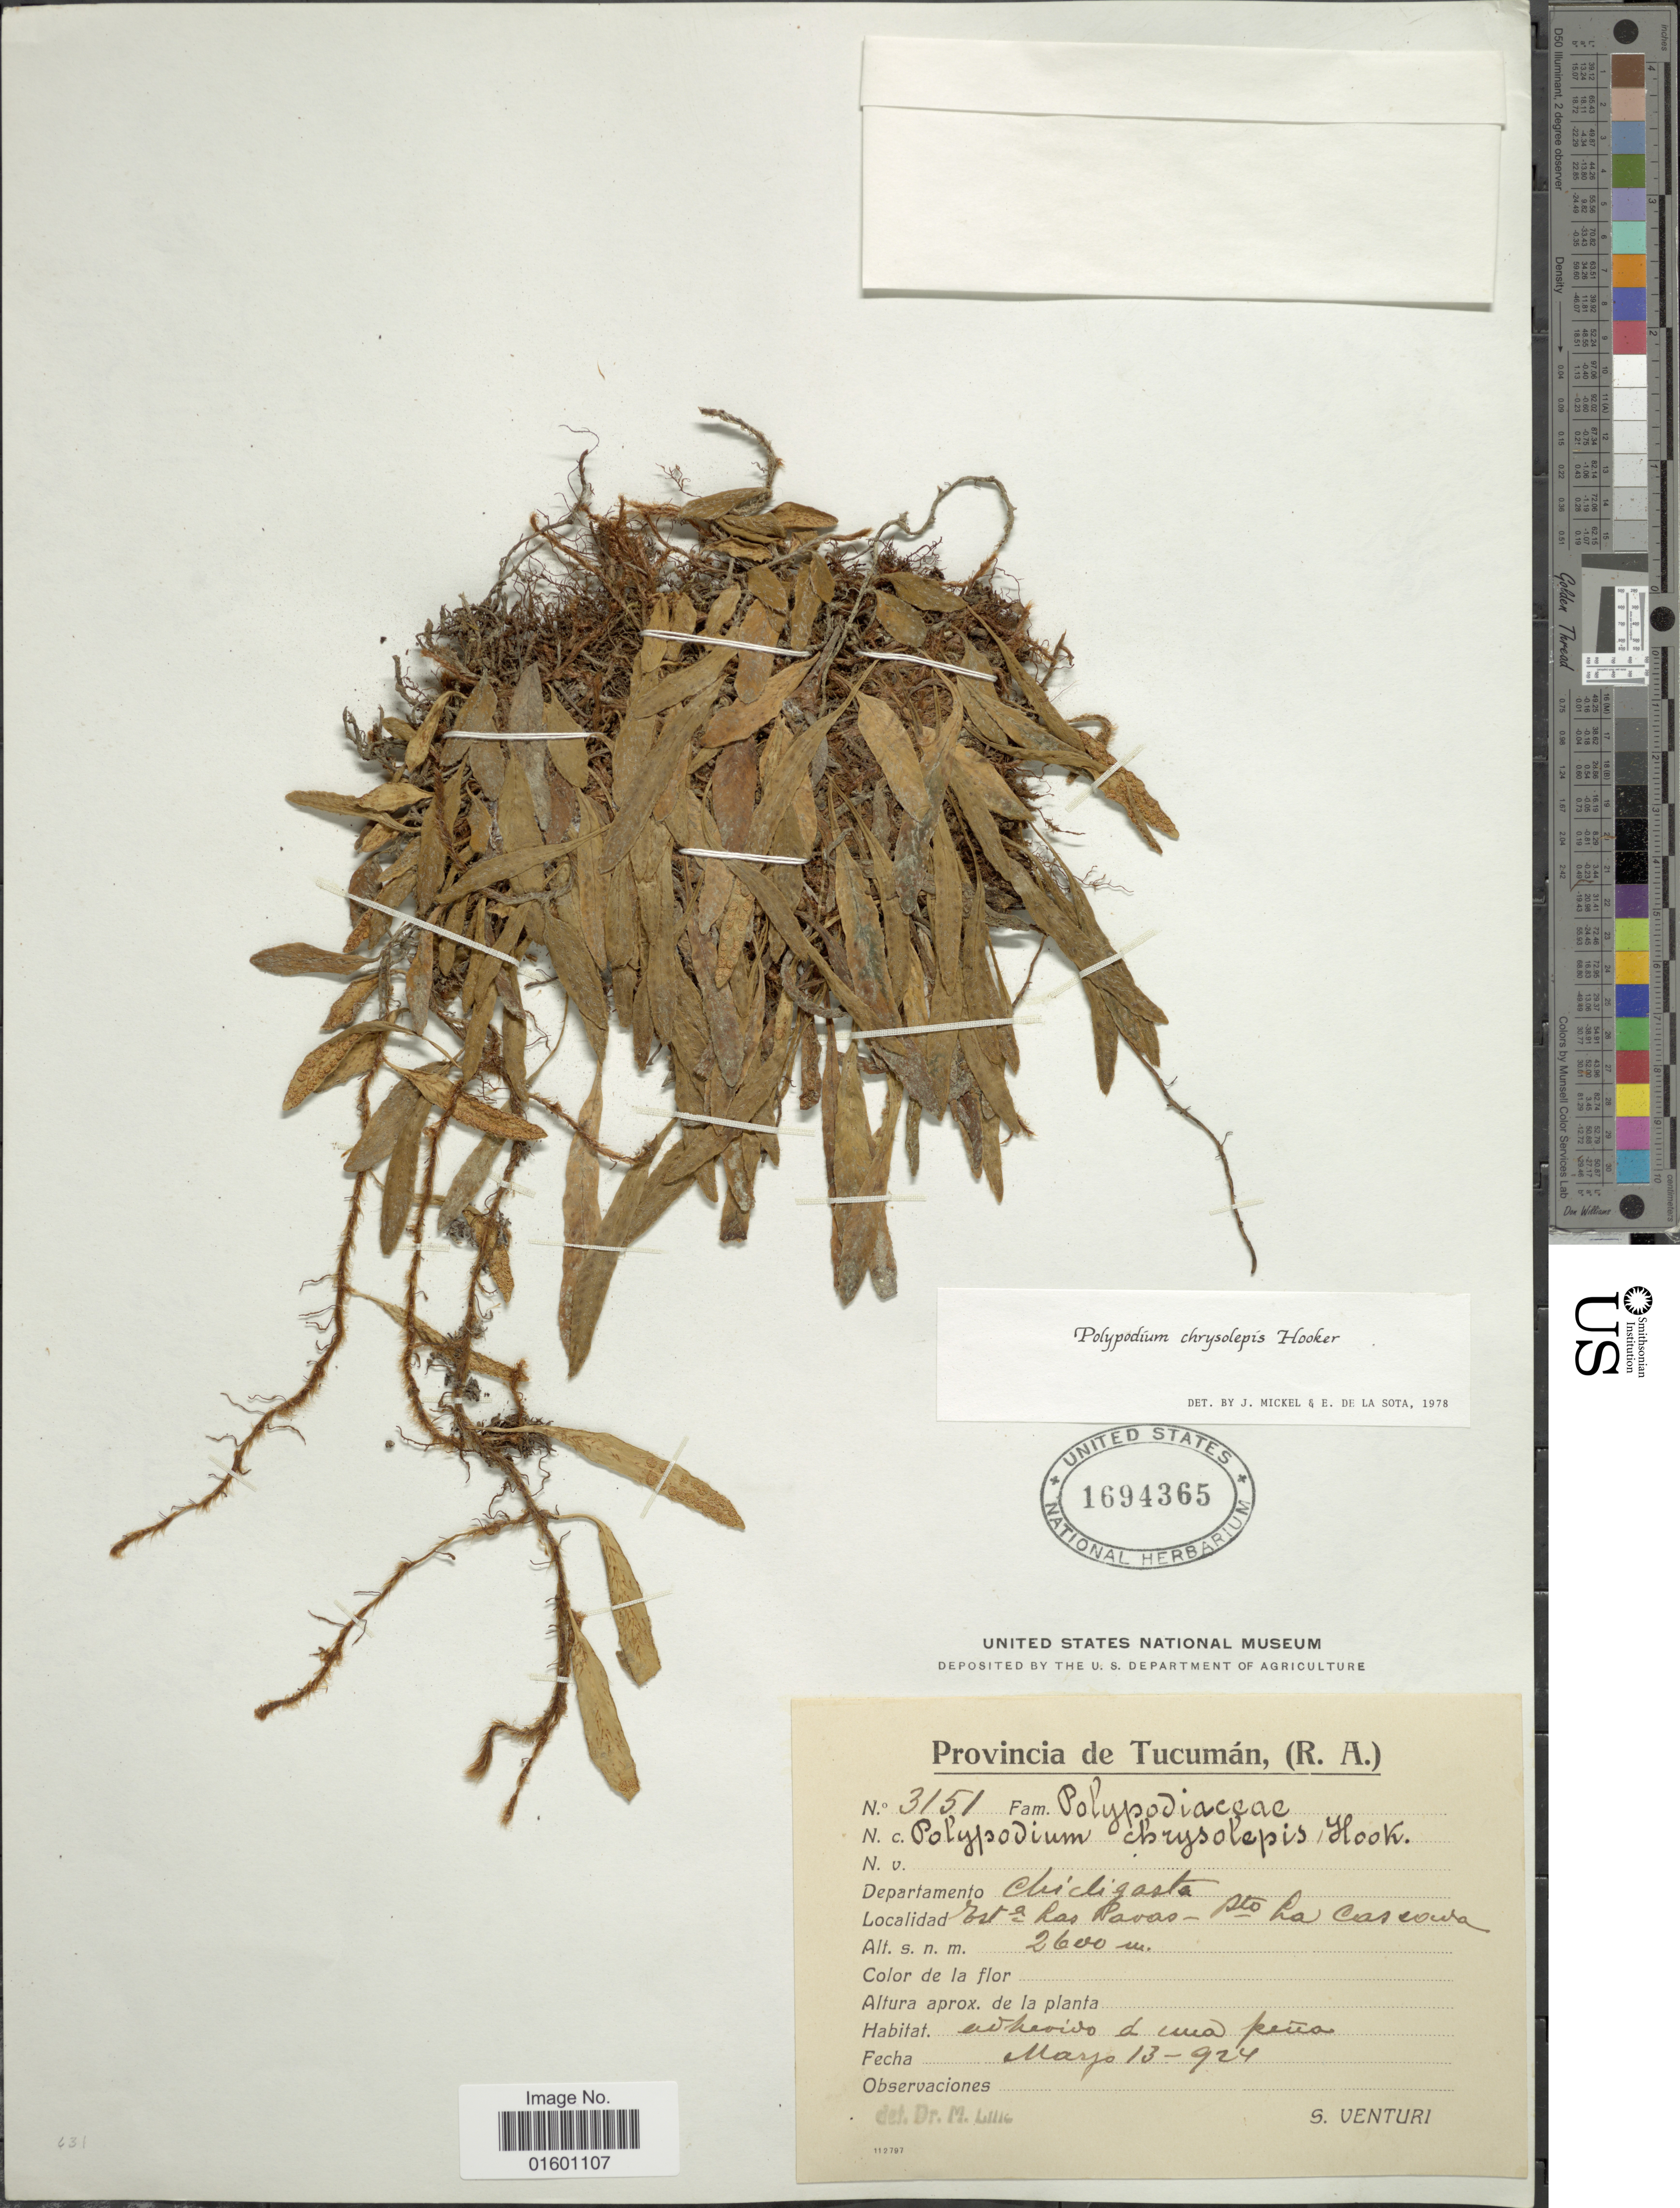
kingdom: Plantae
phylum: Tracheophyta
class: Polypodiopsida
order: Polypodiales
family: Polypodiaceae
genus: Microgramma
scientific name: Microgramma chrysolepis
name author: (Hook.) Crabbe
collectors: S. Venturi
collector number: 3151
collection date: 1924-03-13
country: Argentina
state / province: Tucuman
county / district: Chicligasta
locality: Est-a Las Pavas - Pto. La Cascada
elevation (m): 2600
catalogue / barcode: US 1694365